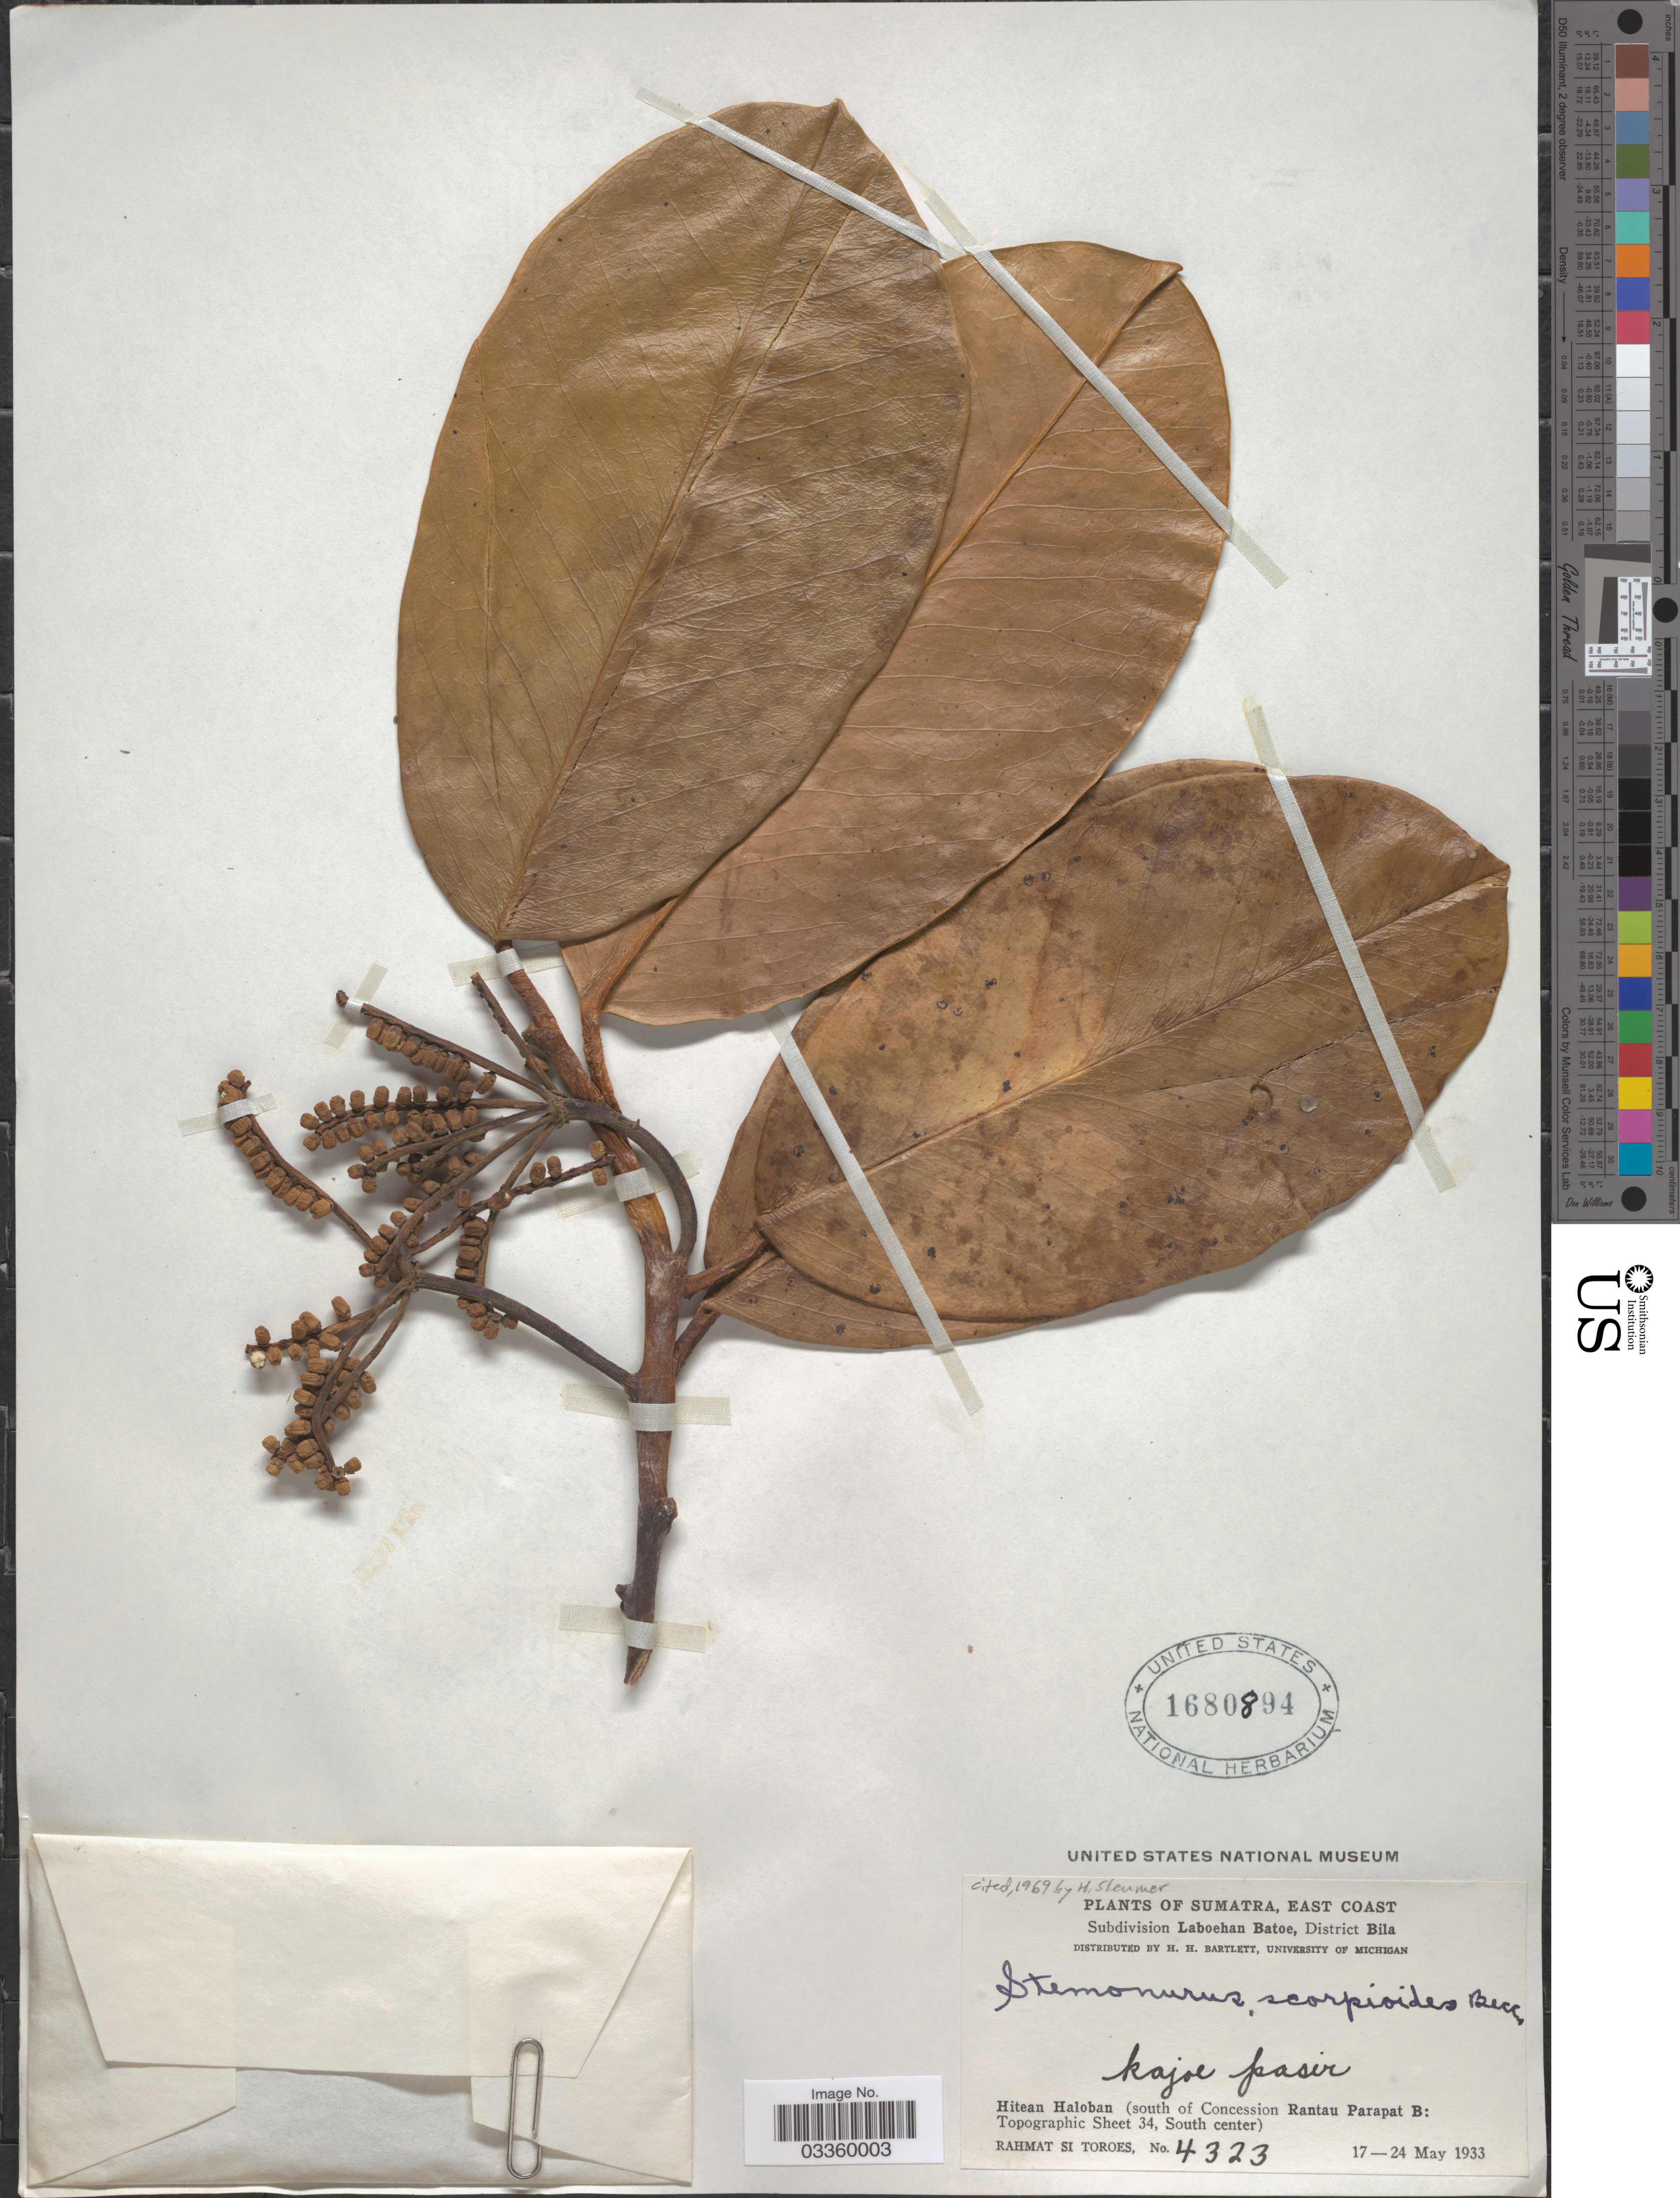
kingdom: Plantae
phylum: Tracheophyta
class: Magnoliopsida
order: Cardiopteridales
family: Stemonuraceae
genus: Stemonurus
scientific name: Stemonurus scorpioides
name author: Becc.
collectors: Rahmat Si Boeea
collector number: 4323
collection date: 1933-05-17/1933-05-24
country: Indonesia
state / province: Sumatra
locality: East Coast. Subdivision Laboehan Batoe, District Bila. Hitean Haloban (south of Concession Rantau Parapat B: Topographic Sheet 34, South center).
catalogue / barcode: US 1680894